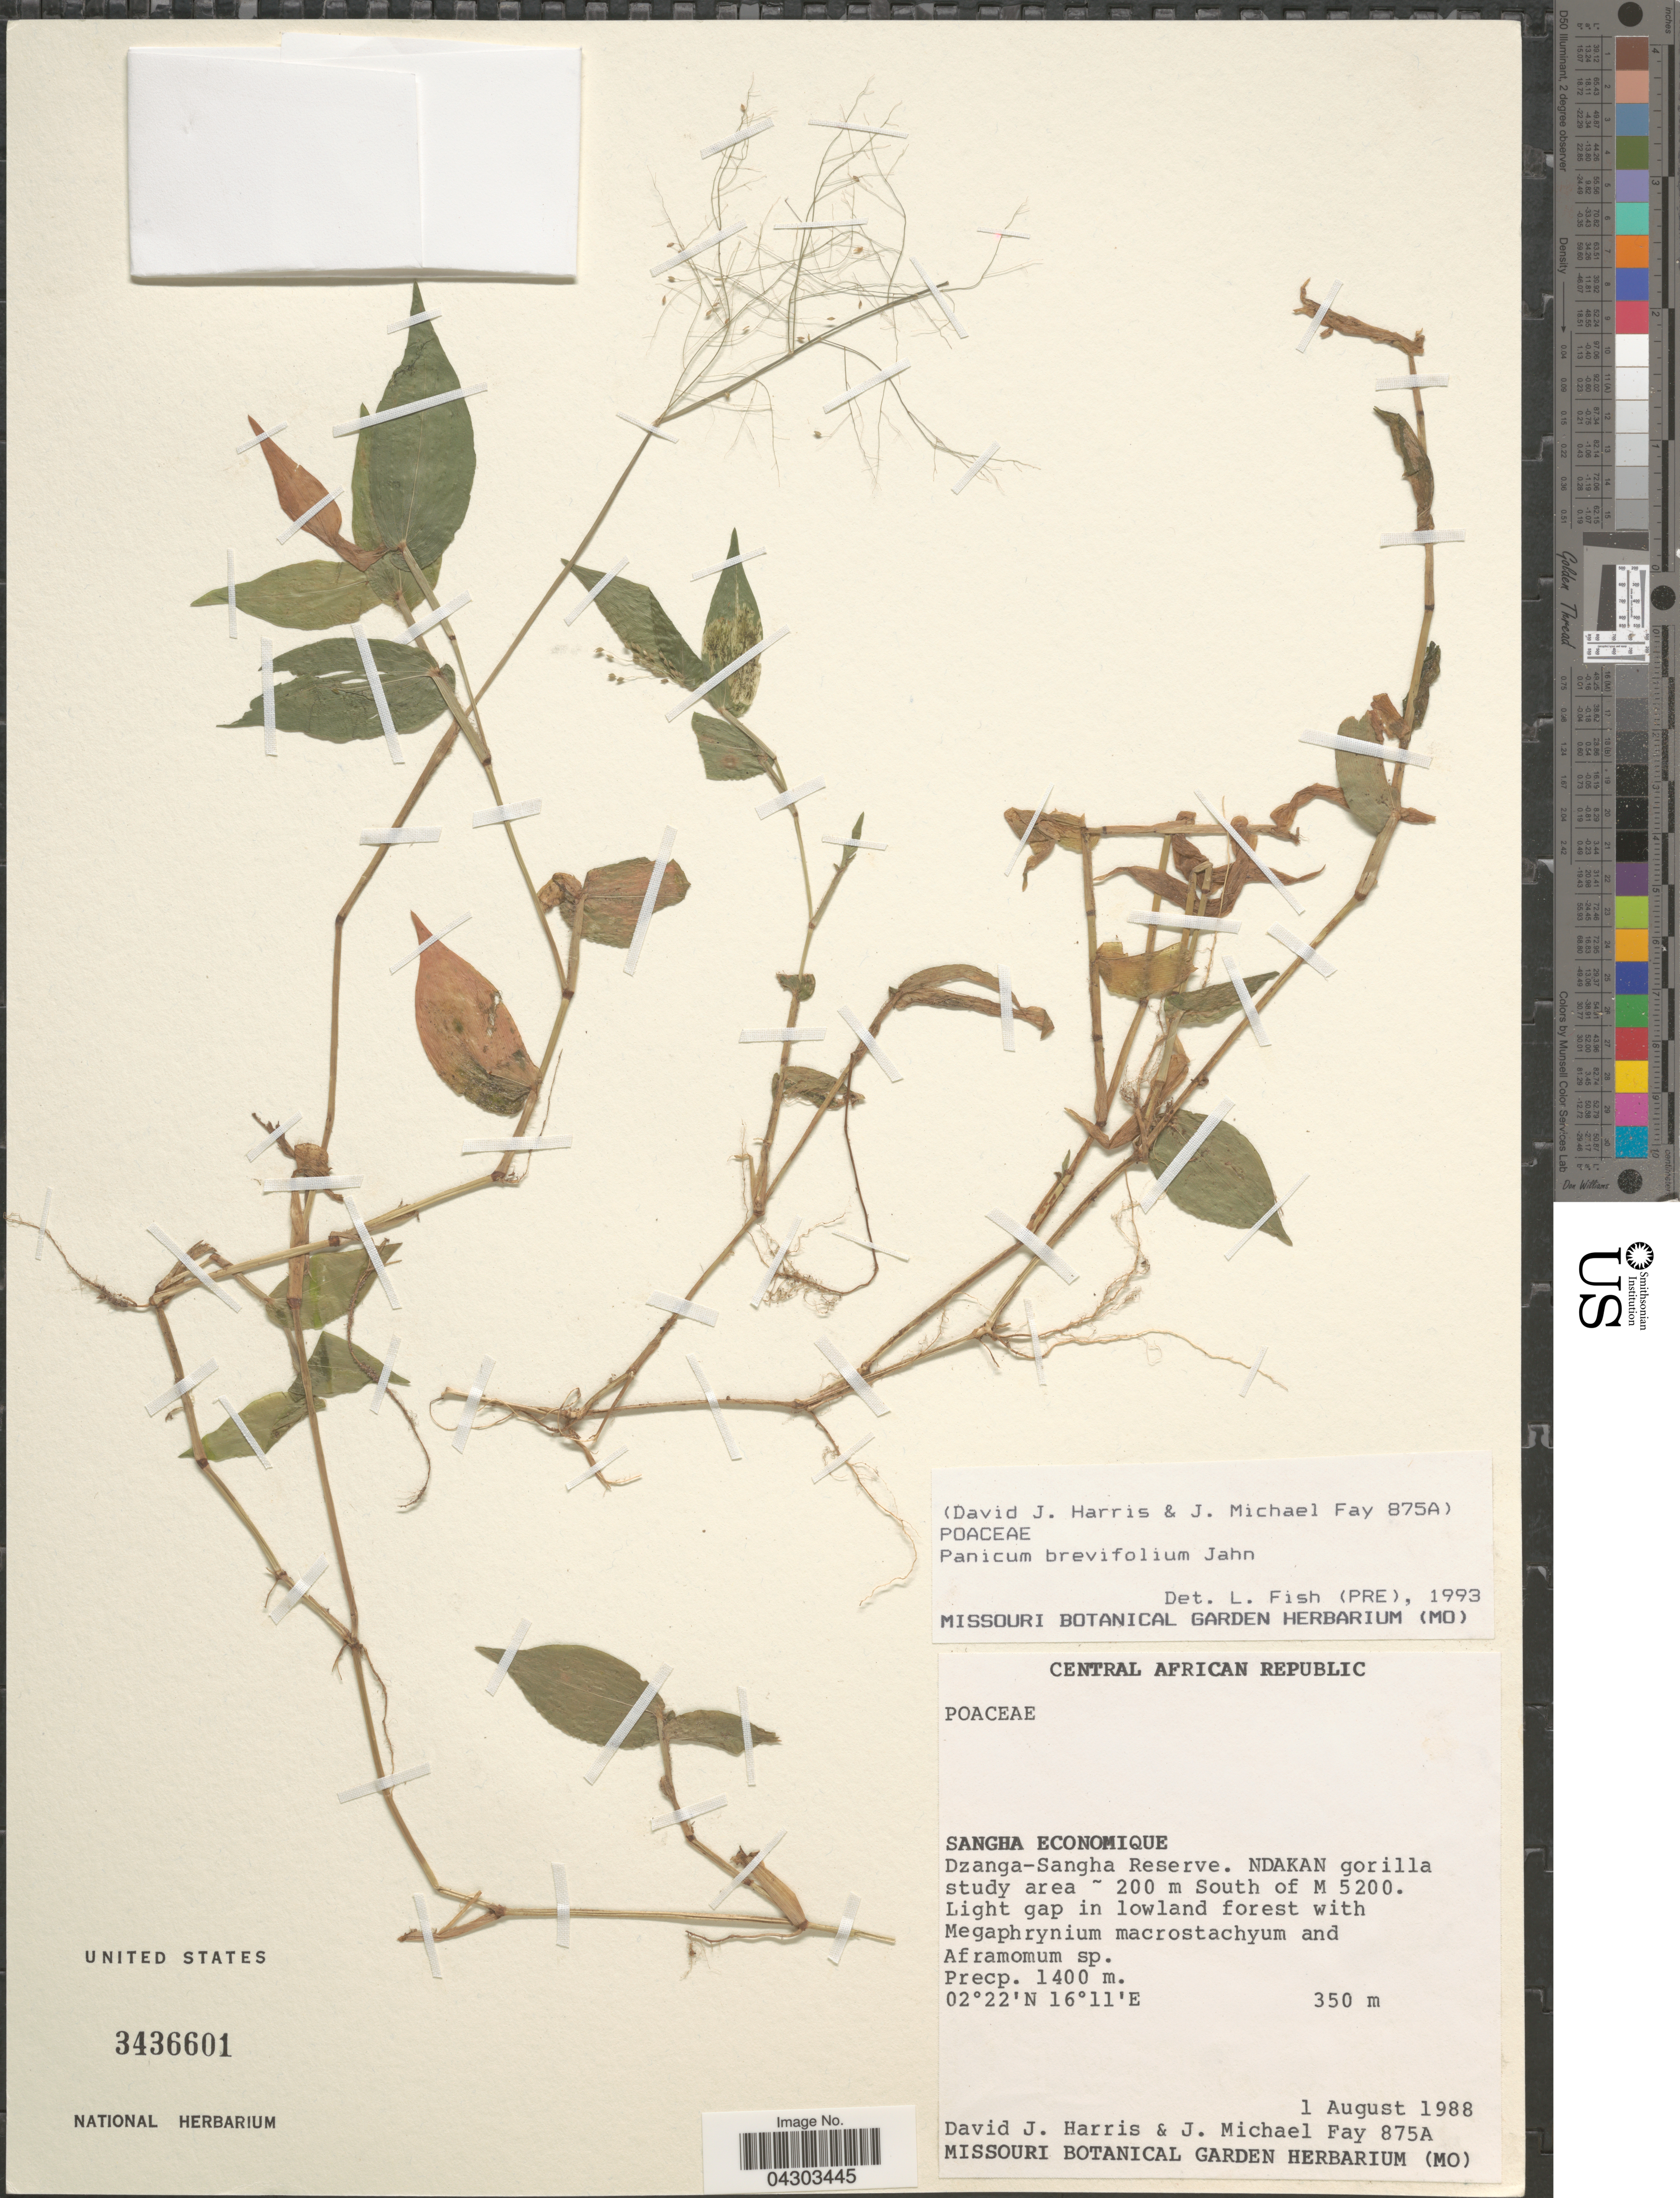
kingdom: Plantae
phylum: Tracheophyta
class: Liliopsida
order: Poales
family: Poaceae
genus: Panicum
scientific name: Panicum brevifolium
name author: L.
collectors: D. J. Harris & J. M. Fay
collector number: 875A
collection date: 1988-08-01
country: Congo, Republic of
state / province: Sangha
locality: Sangha Economique. Dzanga-Sangha Reserve. Ndakan gorilla study area - 200 m South of M 5200.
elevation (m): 350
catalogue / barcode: US 3436601